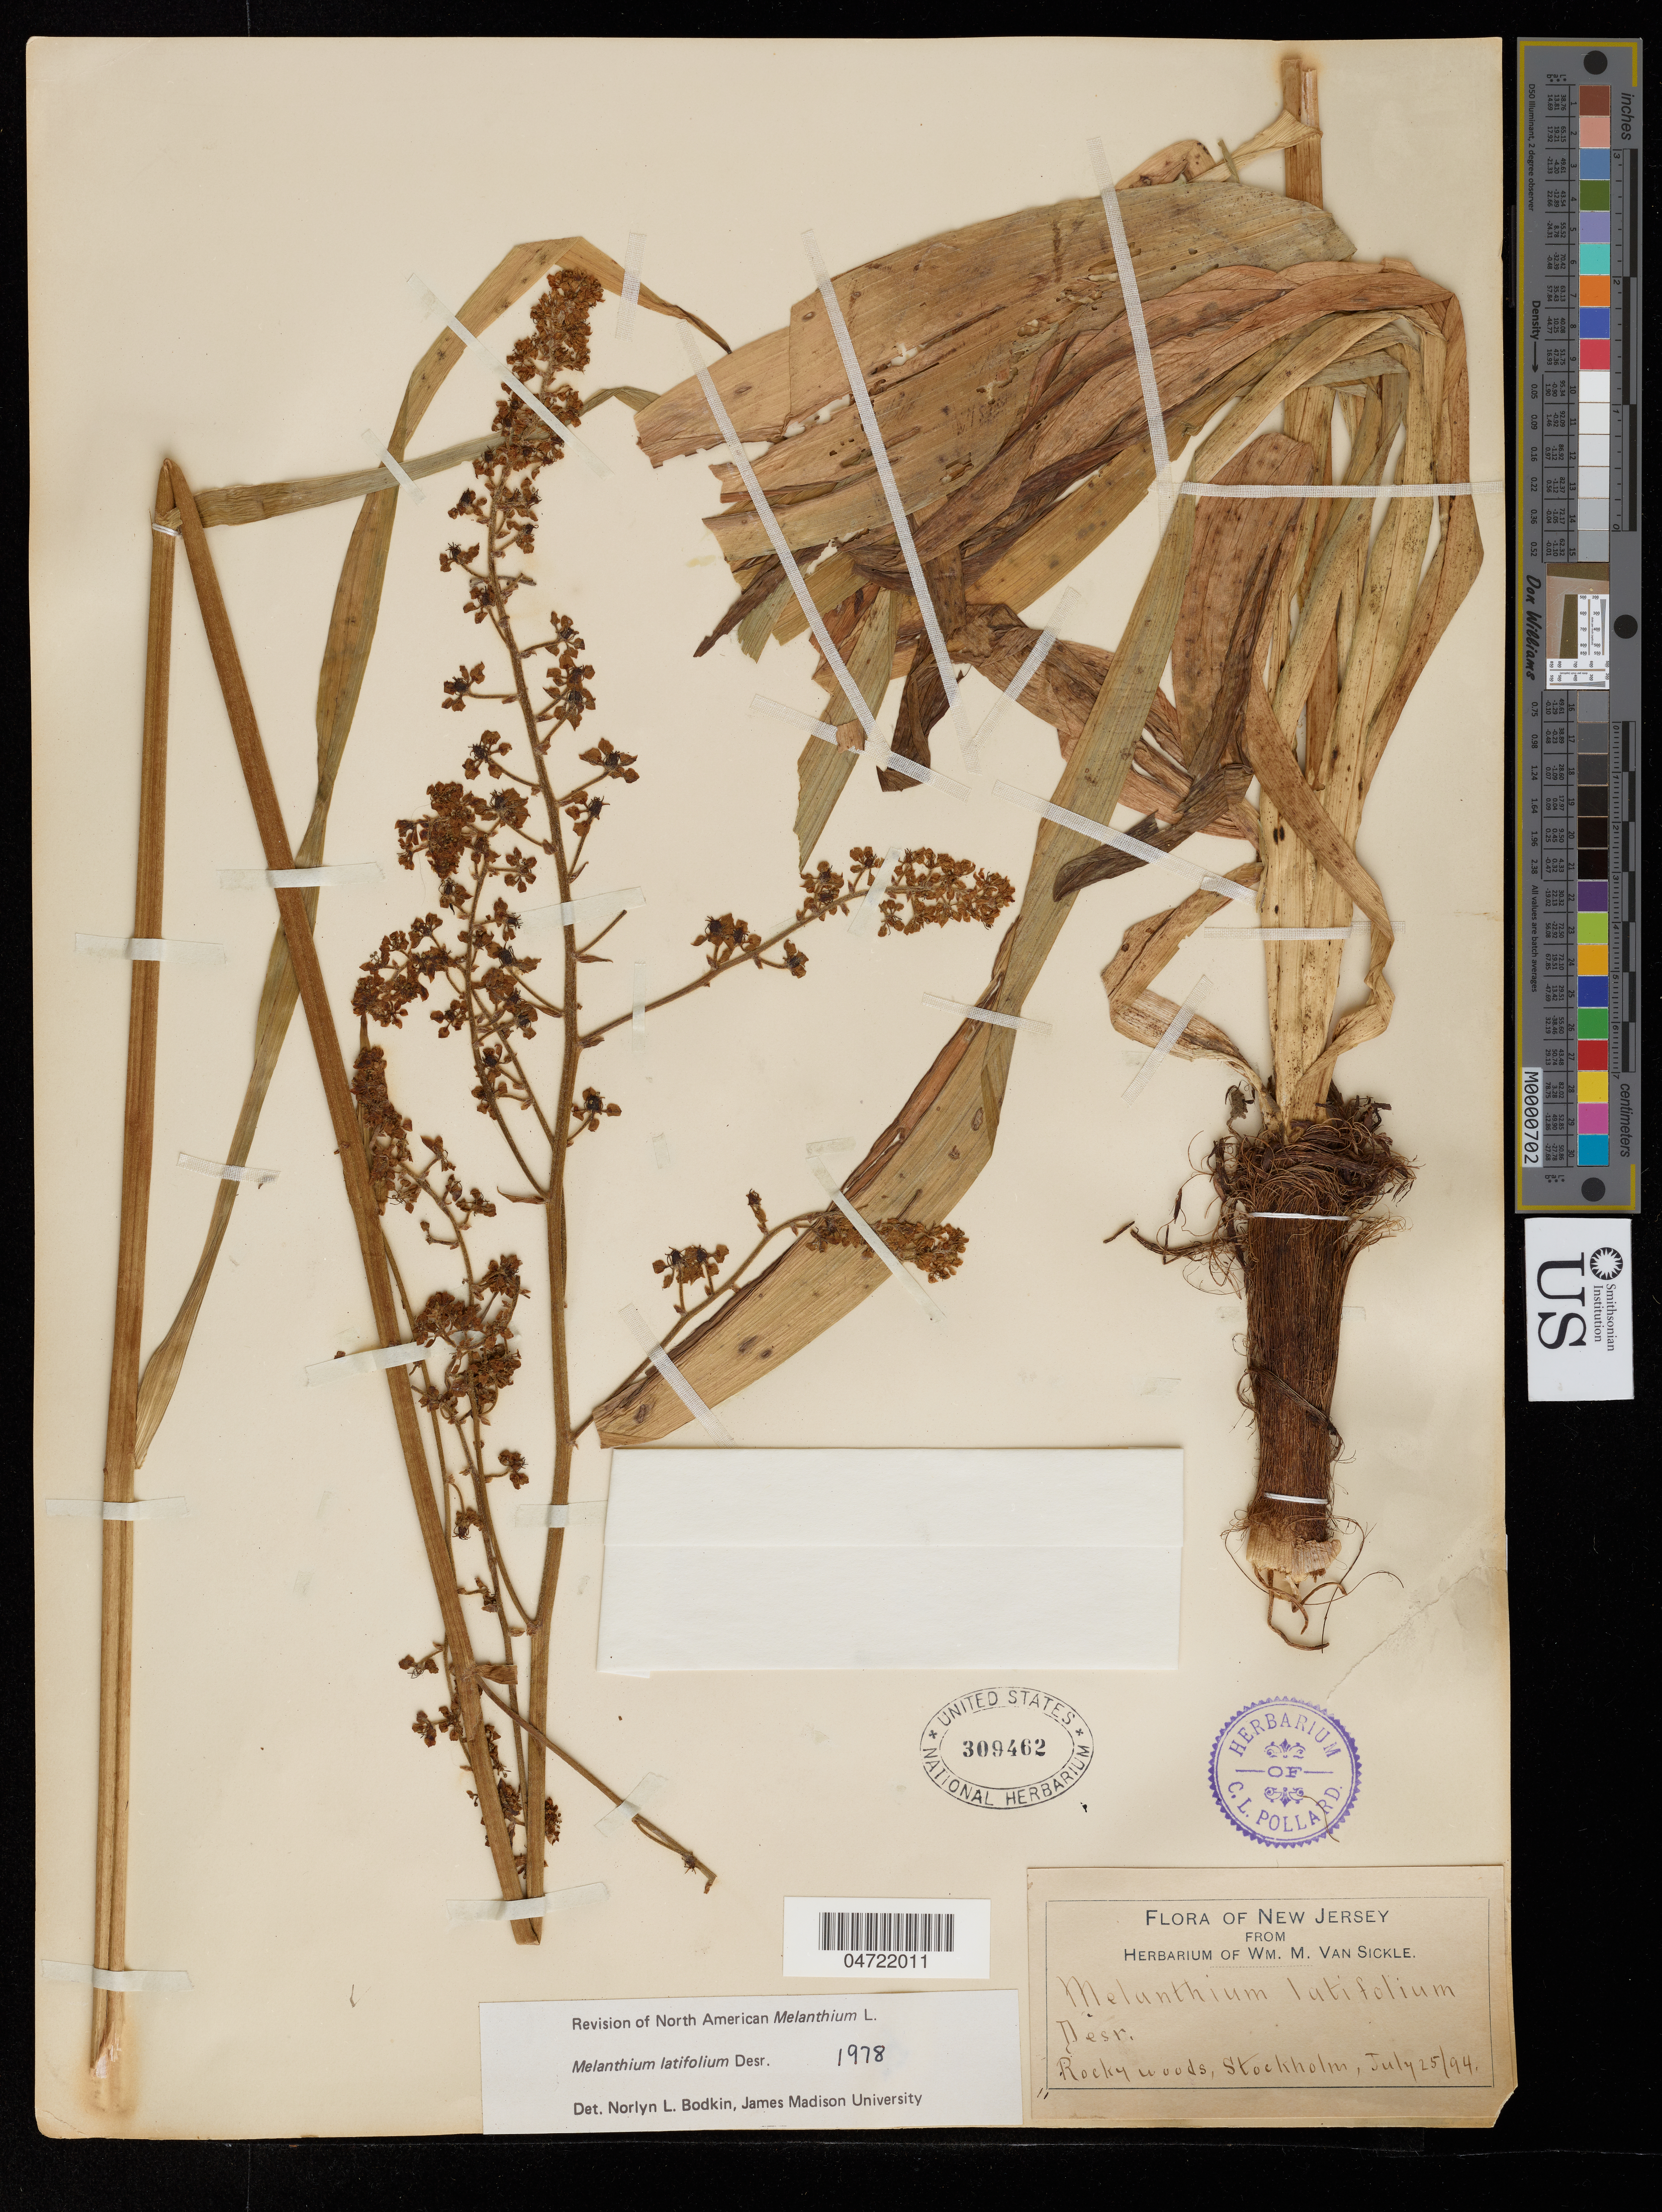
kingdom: Plantae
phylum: Tracheophyta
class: Liliopsida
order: Liliales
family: Melanthiaceae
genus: Melanthium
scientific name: Melanthium latifolium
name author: Desr.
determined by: Bodkin, N. L.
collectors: W. M. Van Sickle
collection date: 1894-07-25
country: United States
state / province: New Jersey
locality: Stockholm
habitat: Rocky woods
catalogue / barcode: US 309462